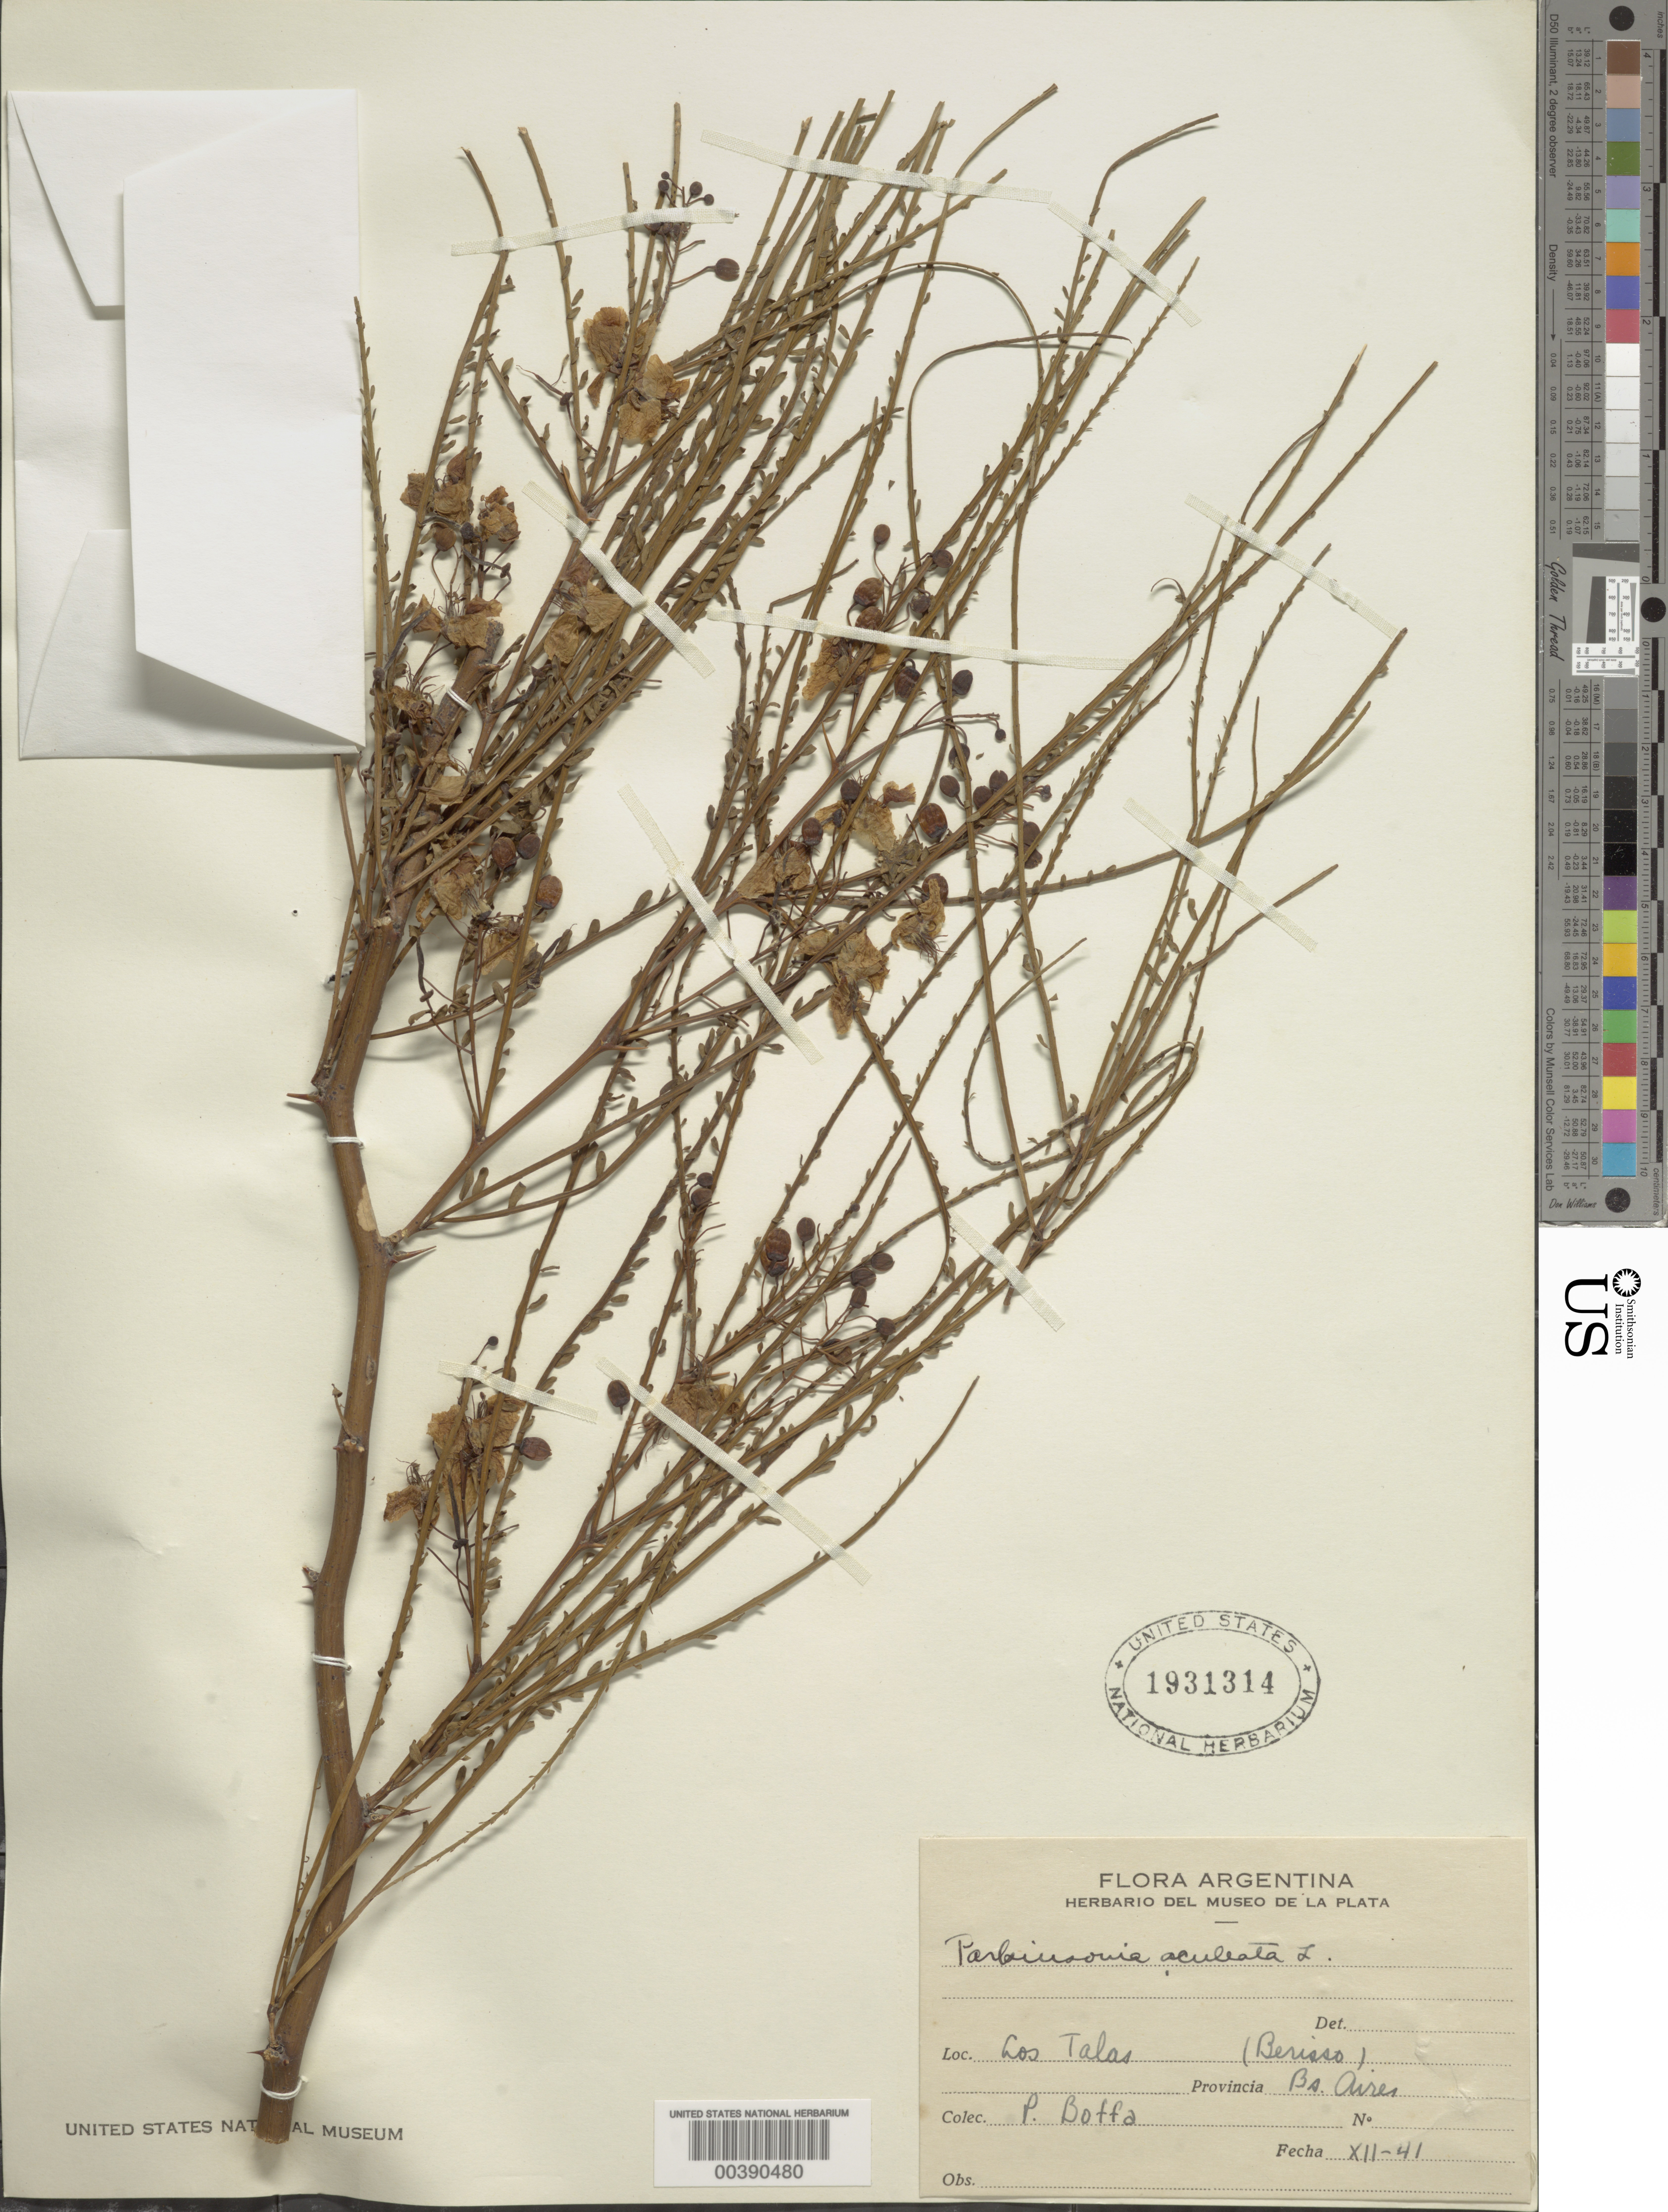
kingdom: Plantae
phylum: Tracheophyta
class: Magnoliopsida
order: Fabales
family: Fabaceae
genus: Parkinsonia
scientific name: Parkinsonia aculeata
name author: L.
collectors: P. Boffa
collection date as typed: Dec 1941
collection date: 1941-12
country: Argentina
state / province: Buenos Aires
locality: Los Talas (Berisso)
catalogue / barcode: US 1931314